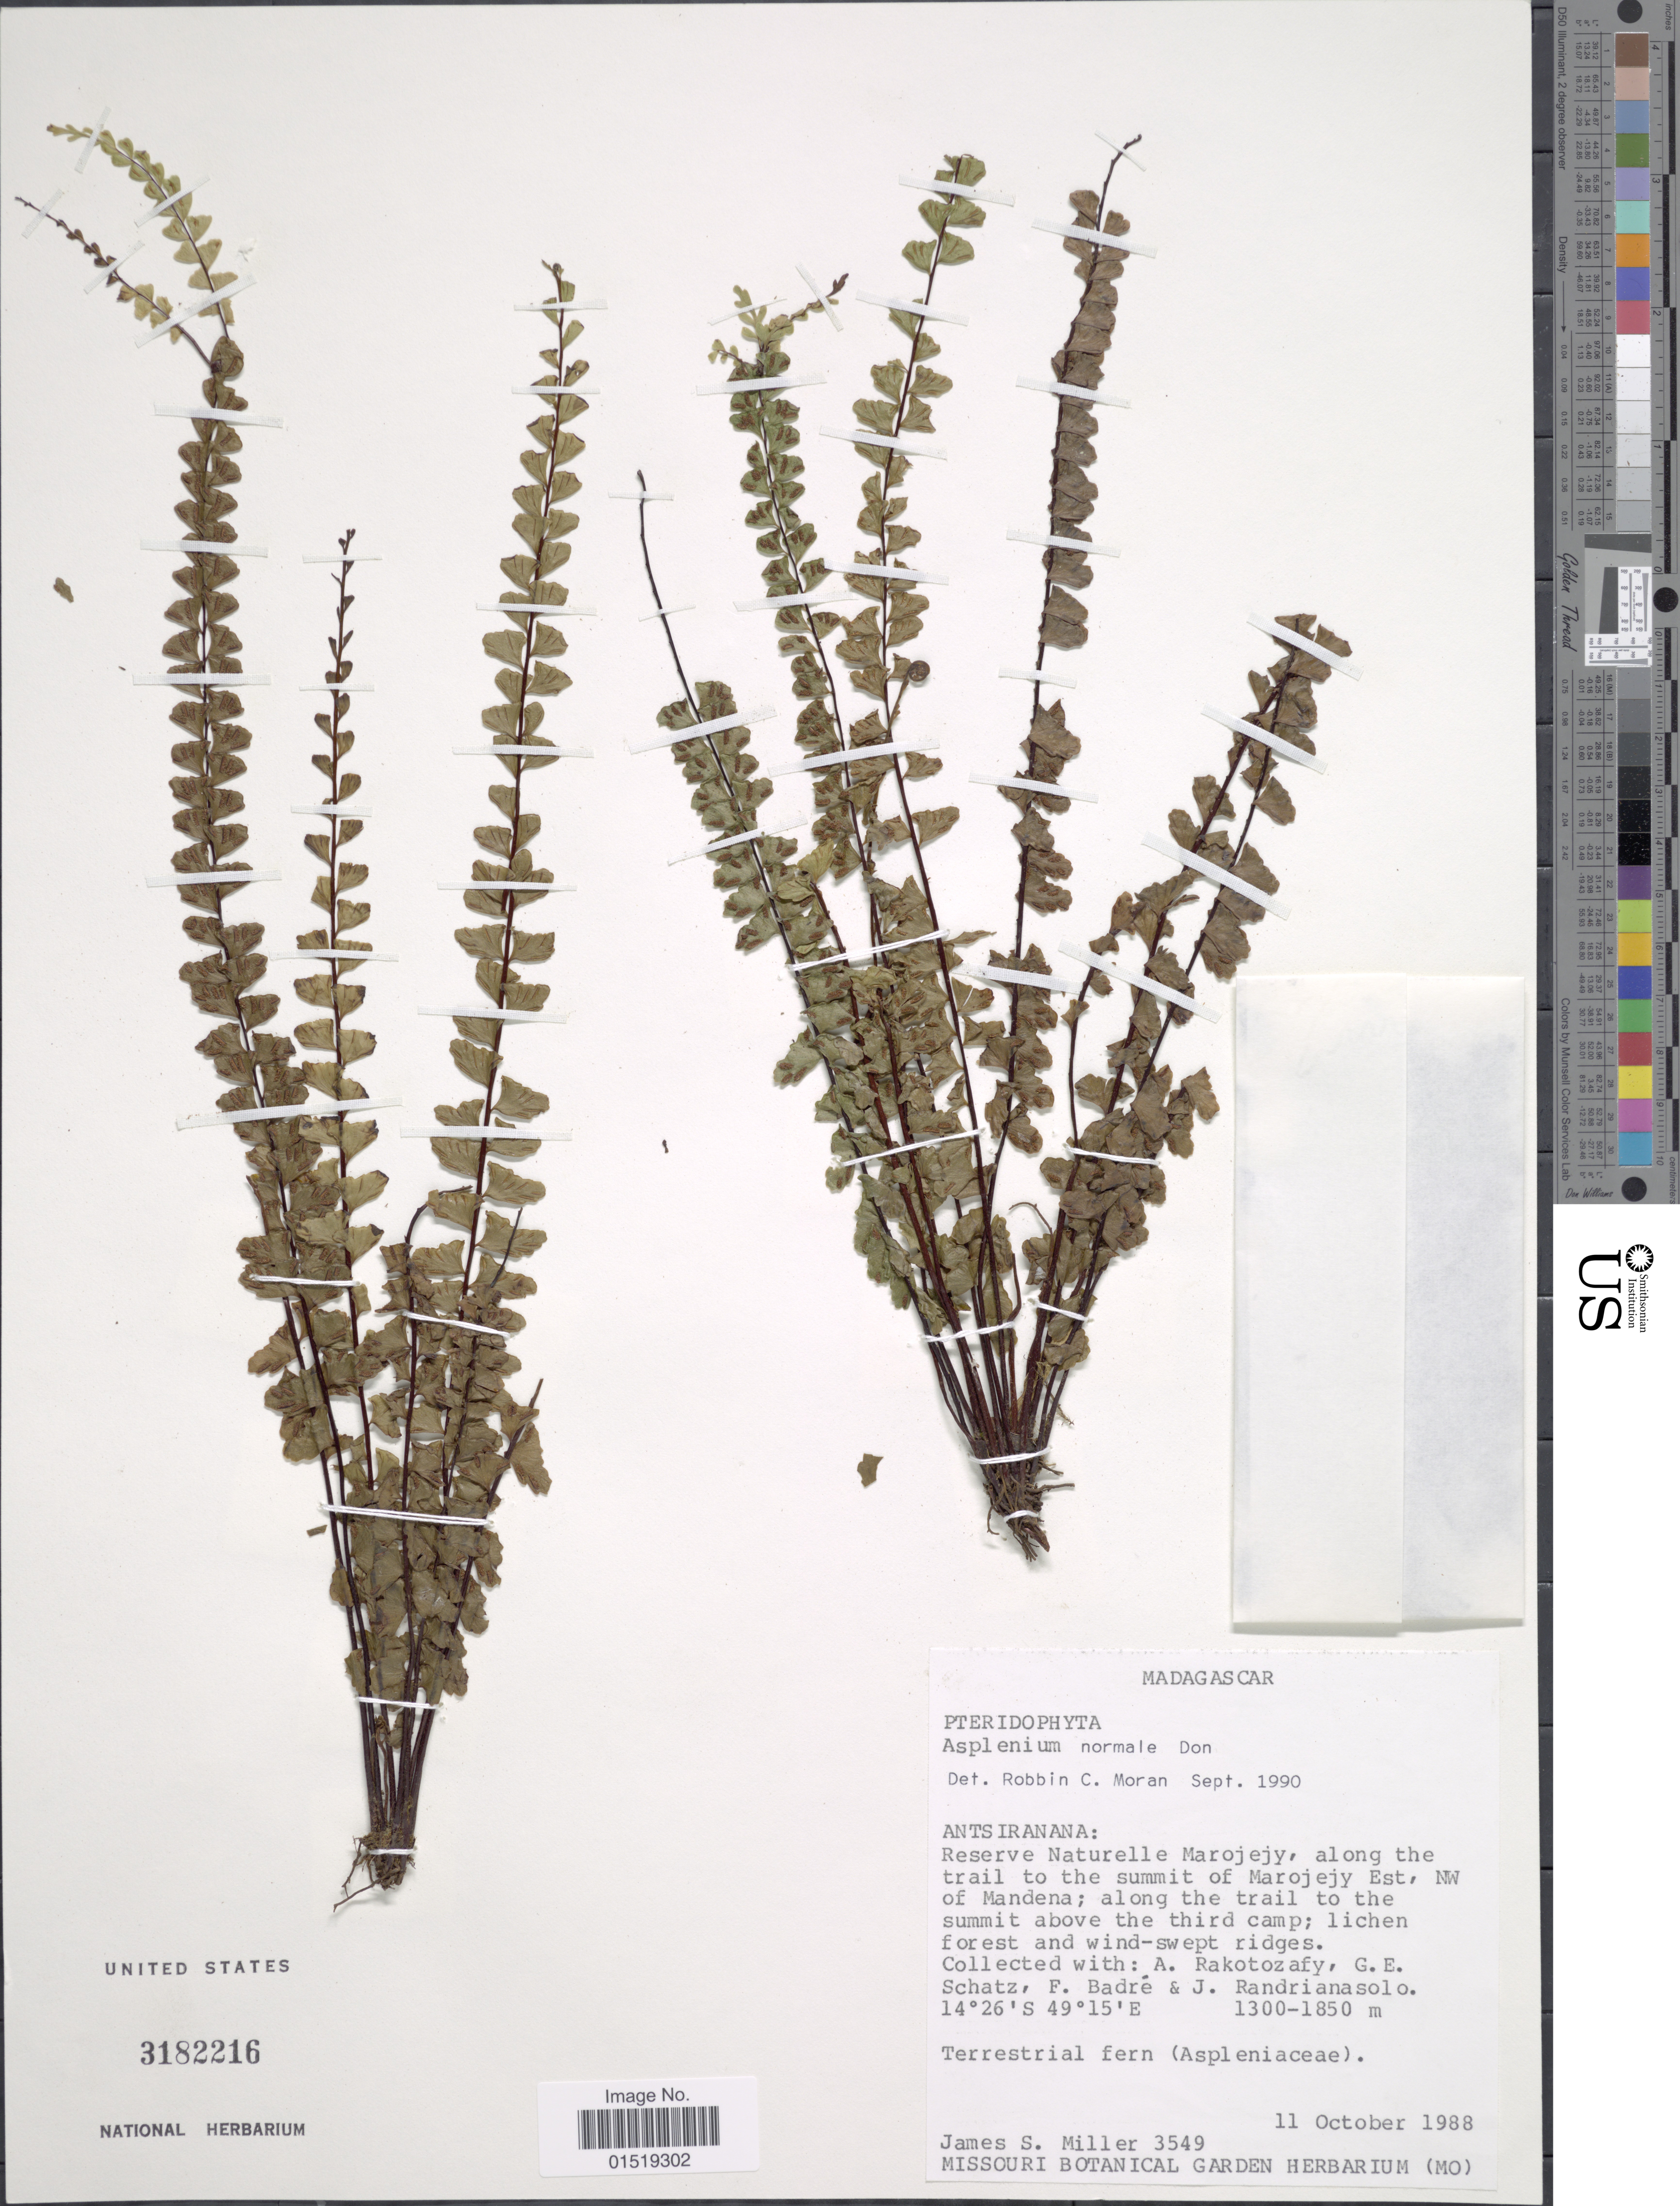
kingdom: Plantae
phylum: Tracheophyta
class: Polypodiopsida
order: Polypodiales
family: Aspleniaceae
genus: Asplenium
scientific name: Asplenium normale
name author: D. Don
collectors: J. S. Miller, A. Rakotozafy, G. Schatz, F. Badré & J. Randrianasolo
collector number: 3549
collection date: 1988-10-11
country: Madagascar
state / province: Sava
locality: Reserve Naturelle Marojejy, along the trail to the summit of Marojejy Est, NW of Mandena; along the trail to the summit above the third camp.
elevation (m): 1300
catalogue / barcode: US 3182216